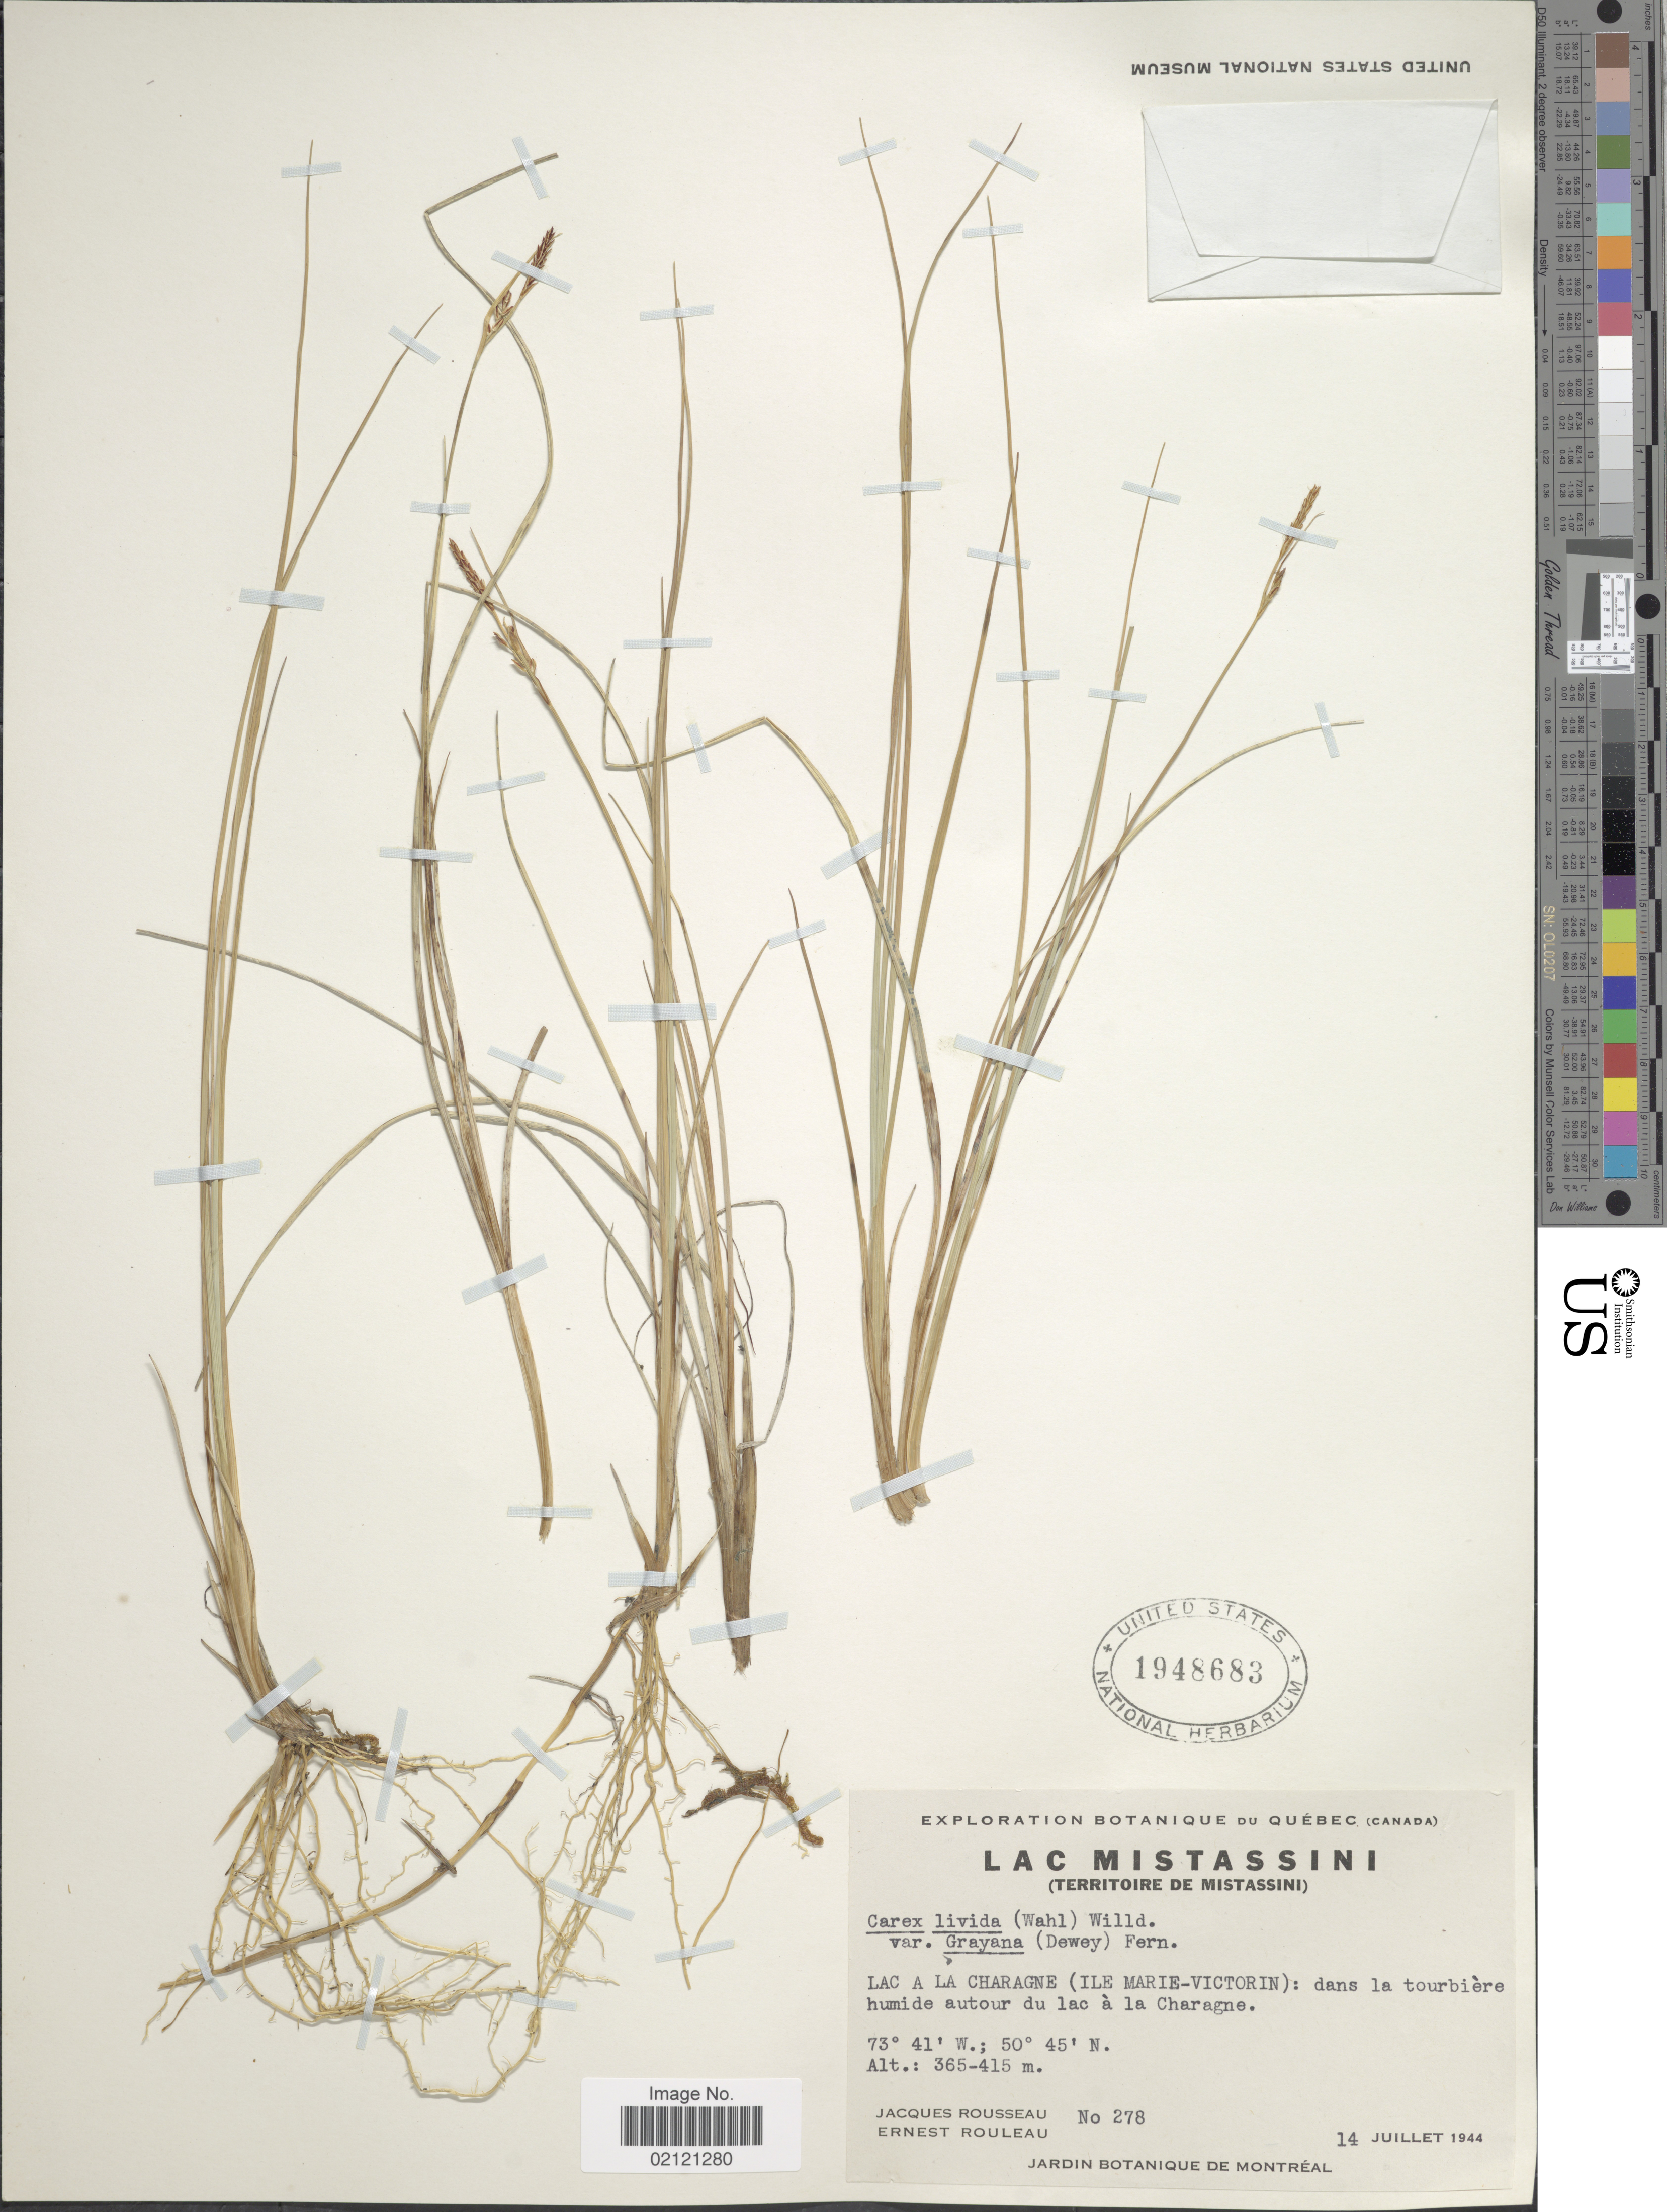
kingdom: Plantae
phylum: Tracheophyta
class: Liliopsida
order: Poales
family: Cyperaceae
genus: Carex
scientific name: Carex livida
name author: (Wahlenb.) Willd.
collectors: J. Rousseau & J. Rouleau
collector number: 278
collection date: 1944-07-14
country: Canada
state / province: Quebec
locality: Lac Mistassini, Lac a La Charagne (Ile Marie-Victorin): dans a la tourbiere humide autour du lac a la Charagne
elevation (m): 365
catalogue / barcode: US 1948683